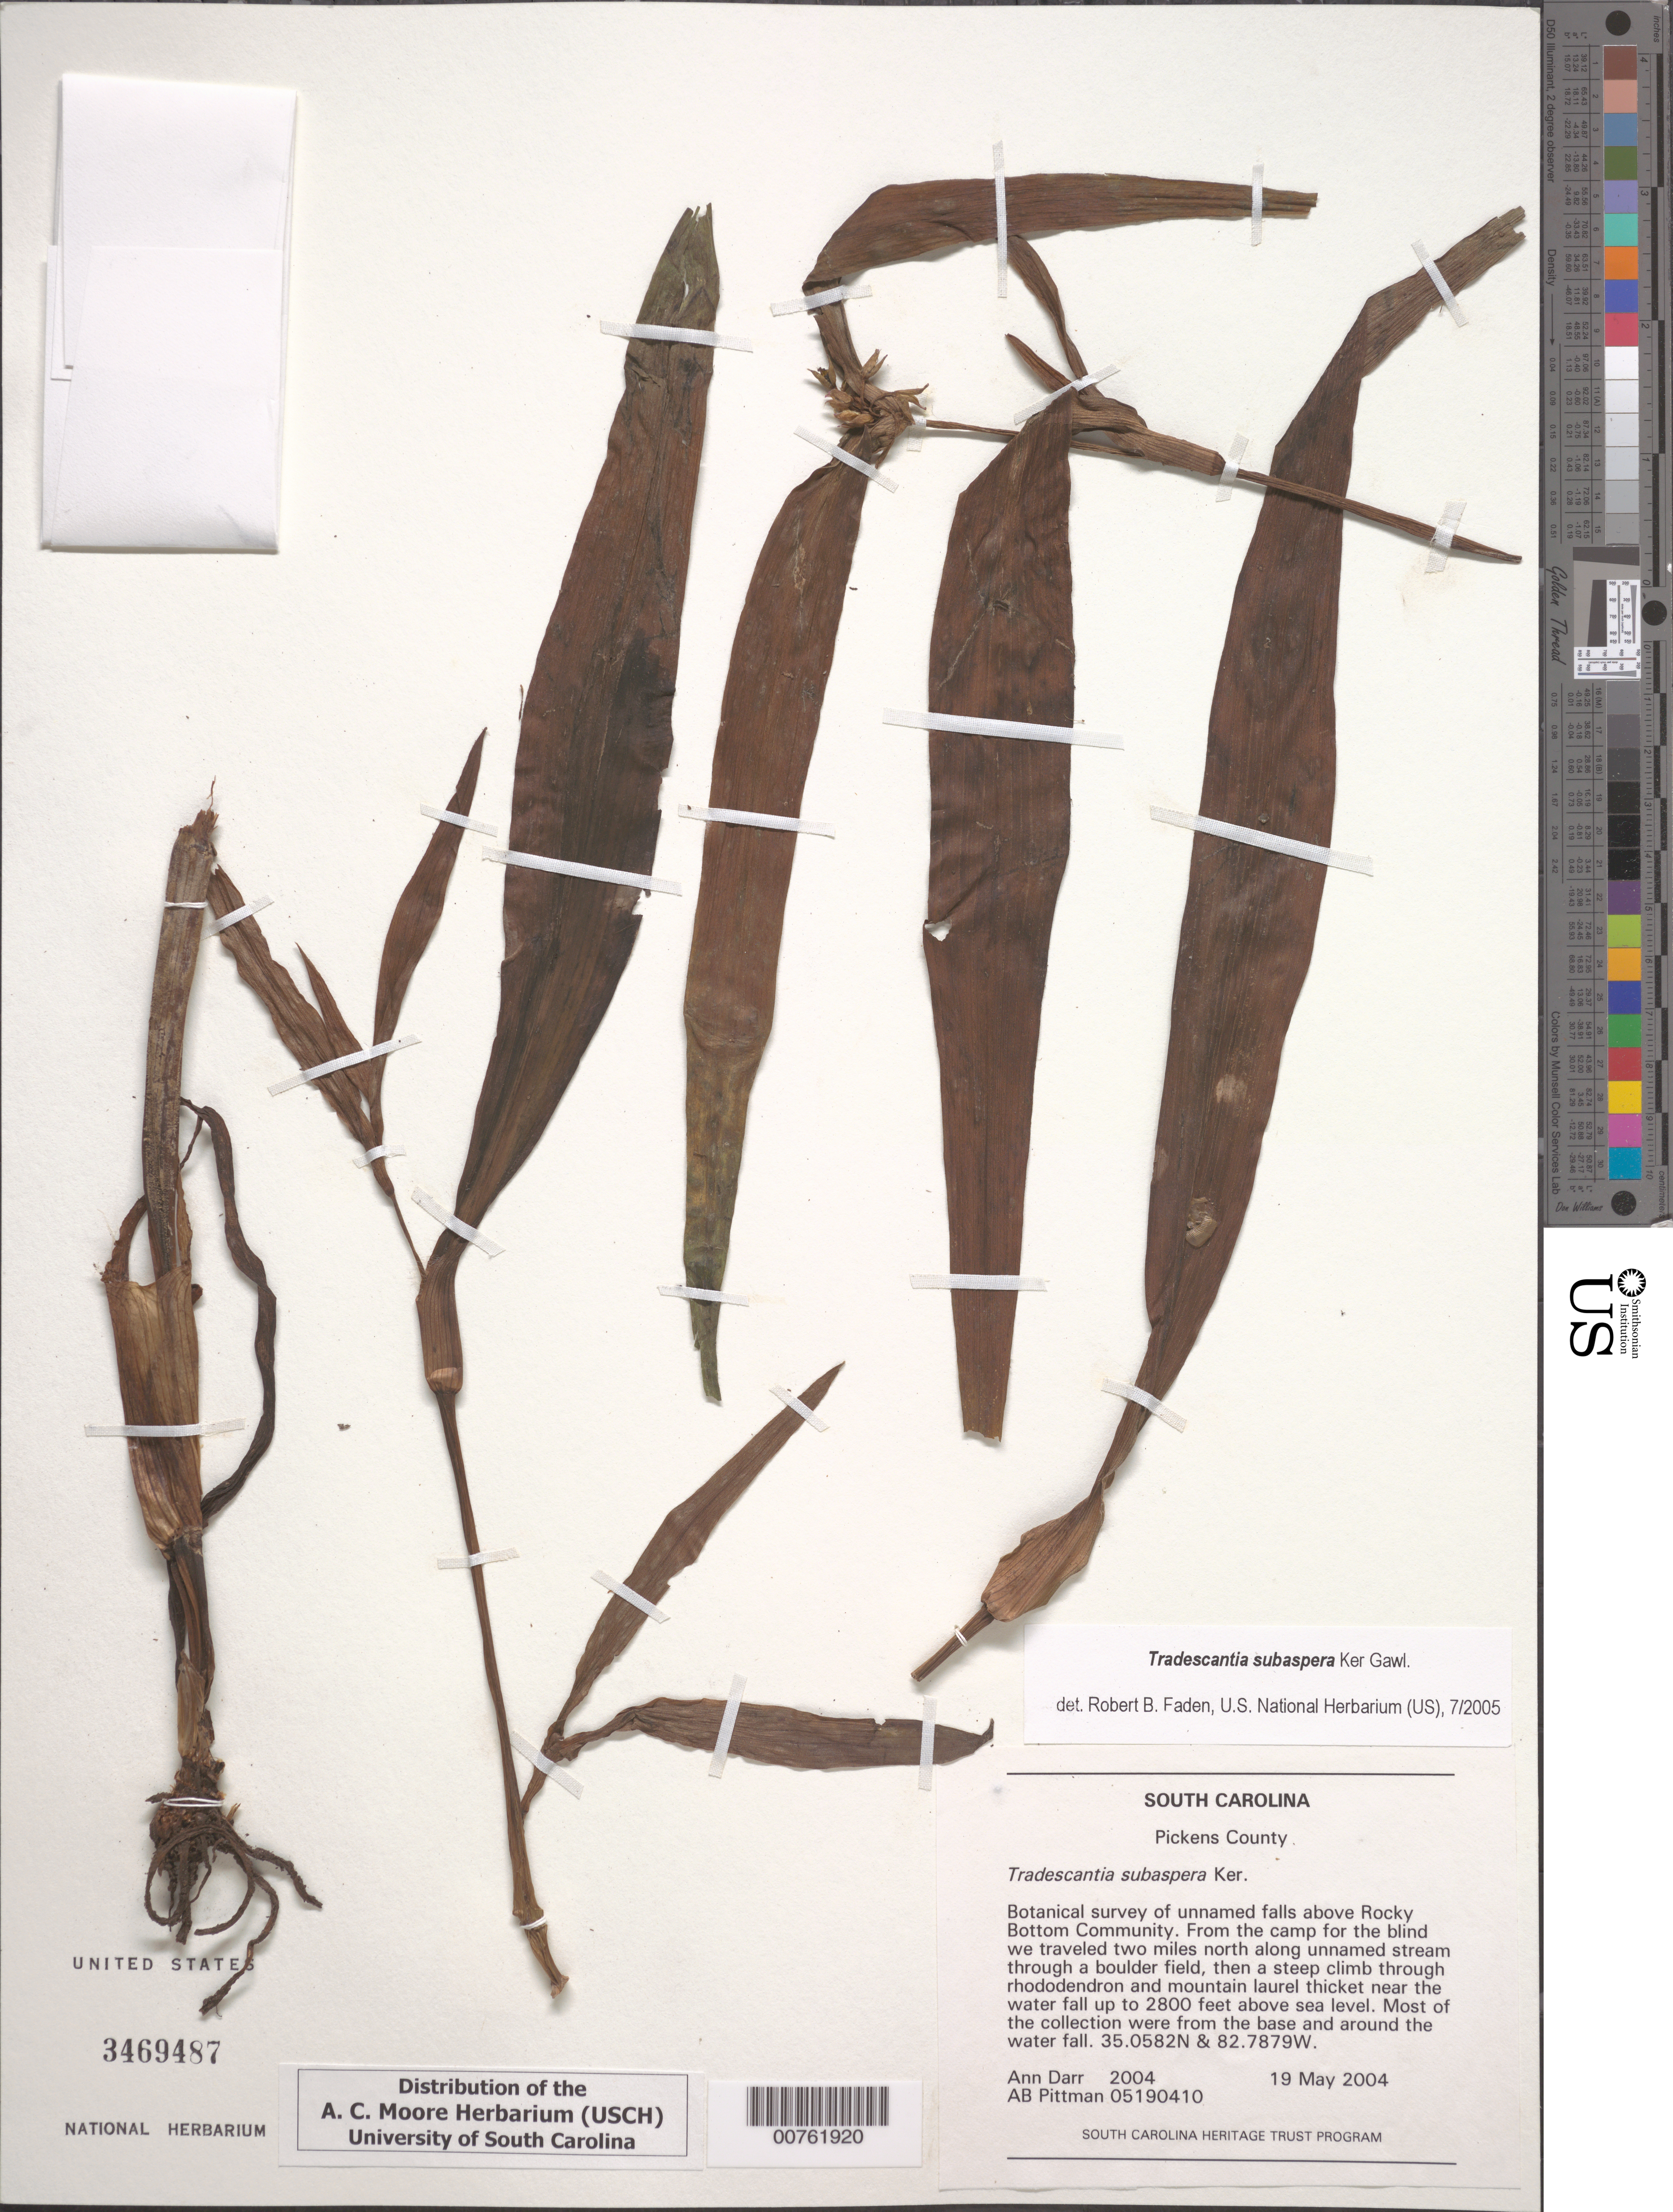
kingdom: Plantae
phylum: Tracheophyta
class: Liliopsida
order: Commelinales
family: Commelinaceae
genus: Tradescantia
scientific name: Tradescantia subaspera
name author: Ker Gawl.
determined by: Faden, Robert B., (US), Smithsonian Institution - National Museum of Natural History (UNITED STATES)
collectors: A. Darr et al.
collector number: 2004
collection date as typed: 19 May 2004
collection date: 2004-05-19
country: United States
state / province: South Carolina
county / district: Pickens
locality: Botanical survey of unmamed falls above Rocky Bottom Community. From the camp for the blind we traveled two miles north along unnamed stream through a boulder field, then a steep climb through rhododendron and mountain laurel thicket near the water fall up to 2800 feet above sea level. Most of the collection were from the base and around the water fall.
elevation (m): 853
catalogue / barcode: US 3469487